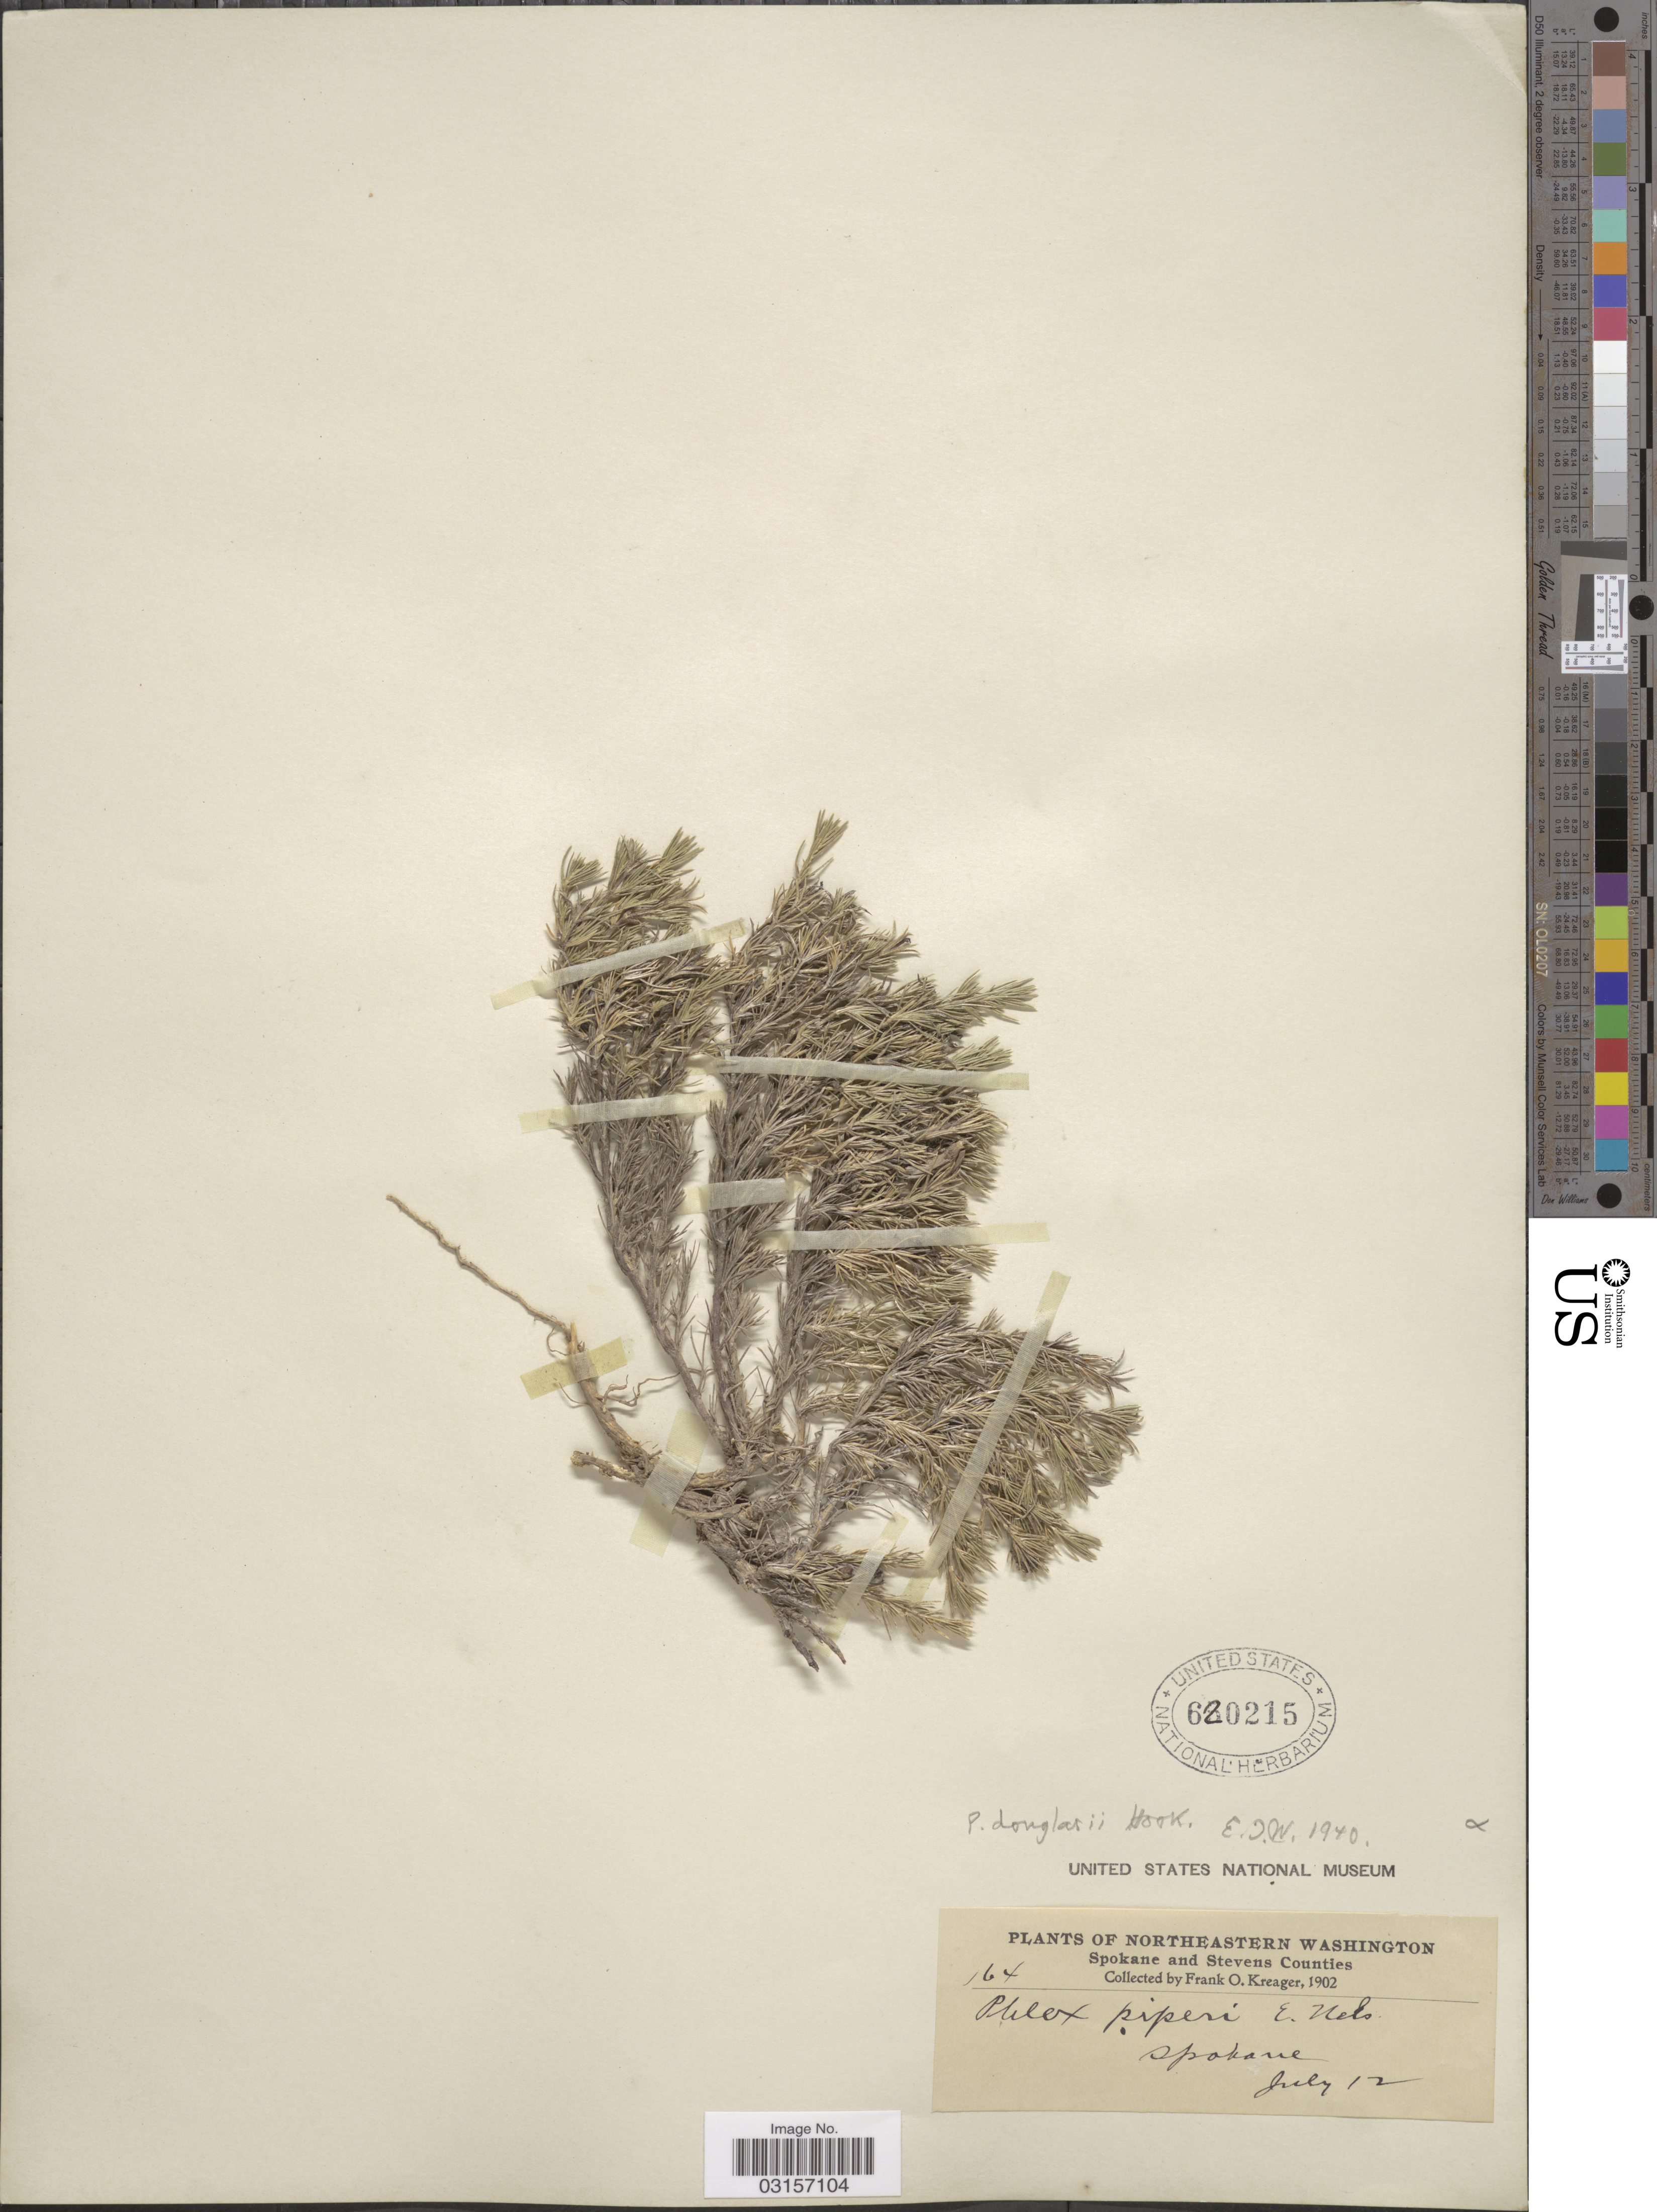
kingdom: Plantae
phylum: Tracheophyta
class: Magnoliopsida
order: Ericales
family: Polemoniaceae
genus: Phlox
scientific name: Phlox caespitosa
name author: Nutt.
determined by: Mayfield, M. H.; Ferguson, C. J.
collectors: F. Kreager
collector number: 164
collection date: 1902-07-12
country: United States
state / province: Washington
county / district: Spokane / Stevens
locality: Northeastern Washington, Spokane and Stevens Counties, Spokane.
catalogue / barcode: US 620215